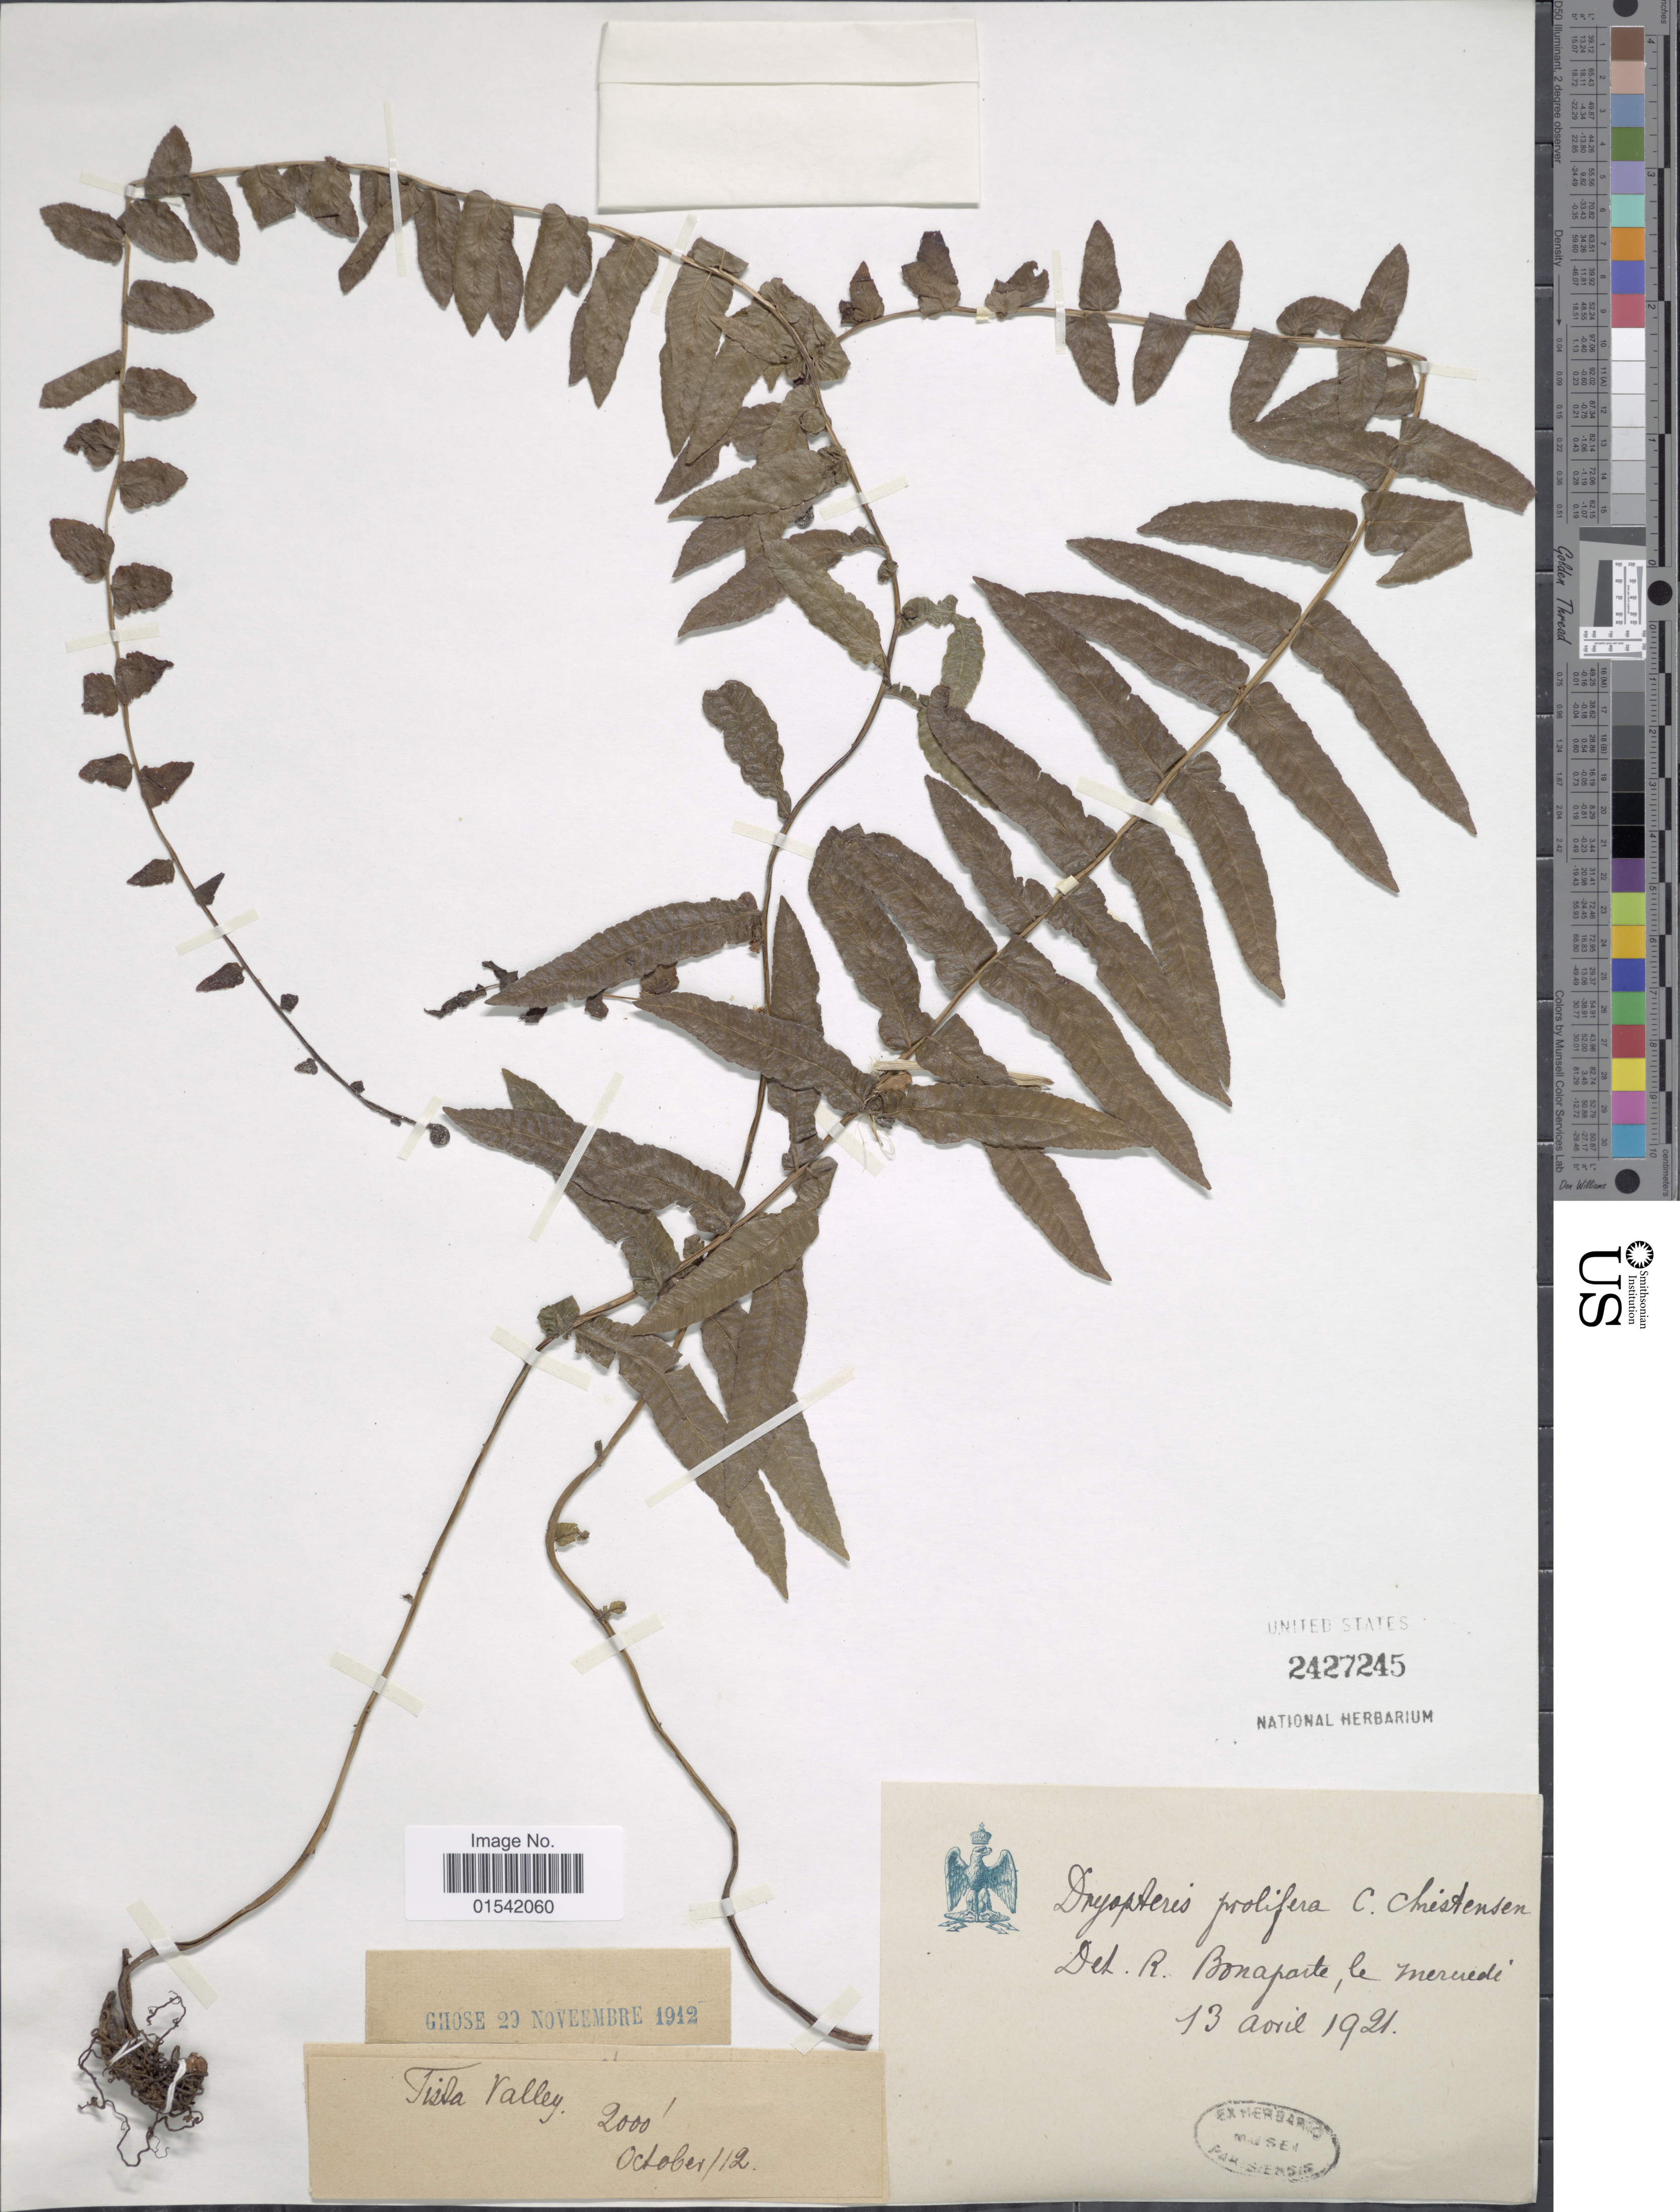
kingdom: Plantae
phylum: Tracheophyta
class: Polypodiopsida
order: Polypodiales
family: Thelypteridaceae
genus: Ampelopteris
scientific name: Ampelopteris prolifera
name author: (Retz.) Copel.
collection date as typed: Transcribed d/m/y: /10/12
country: India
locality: Tista Valley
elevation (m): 610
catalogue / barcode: US 2427245